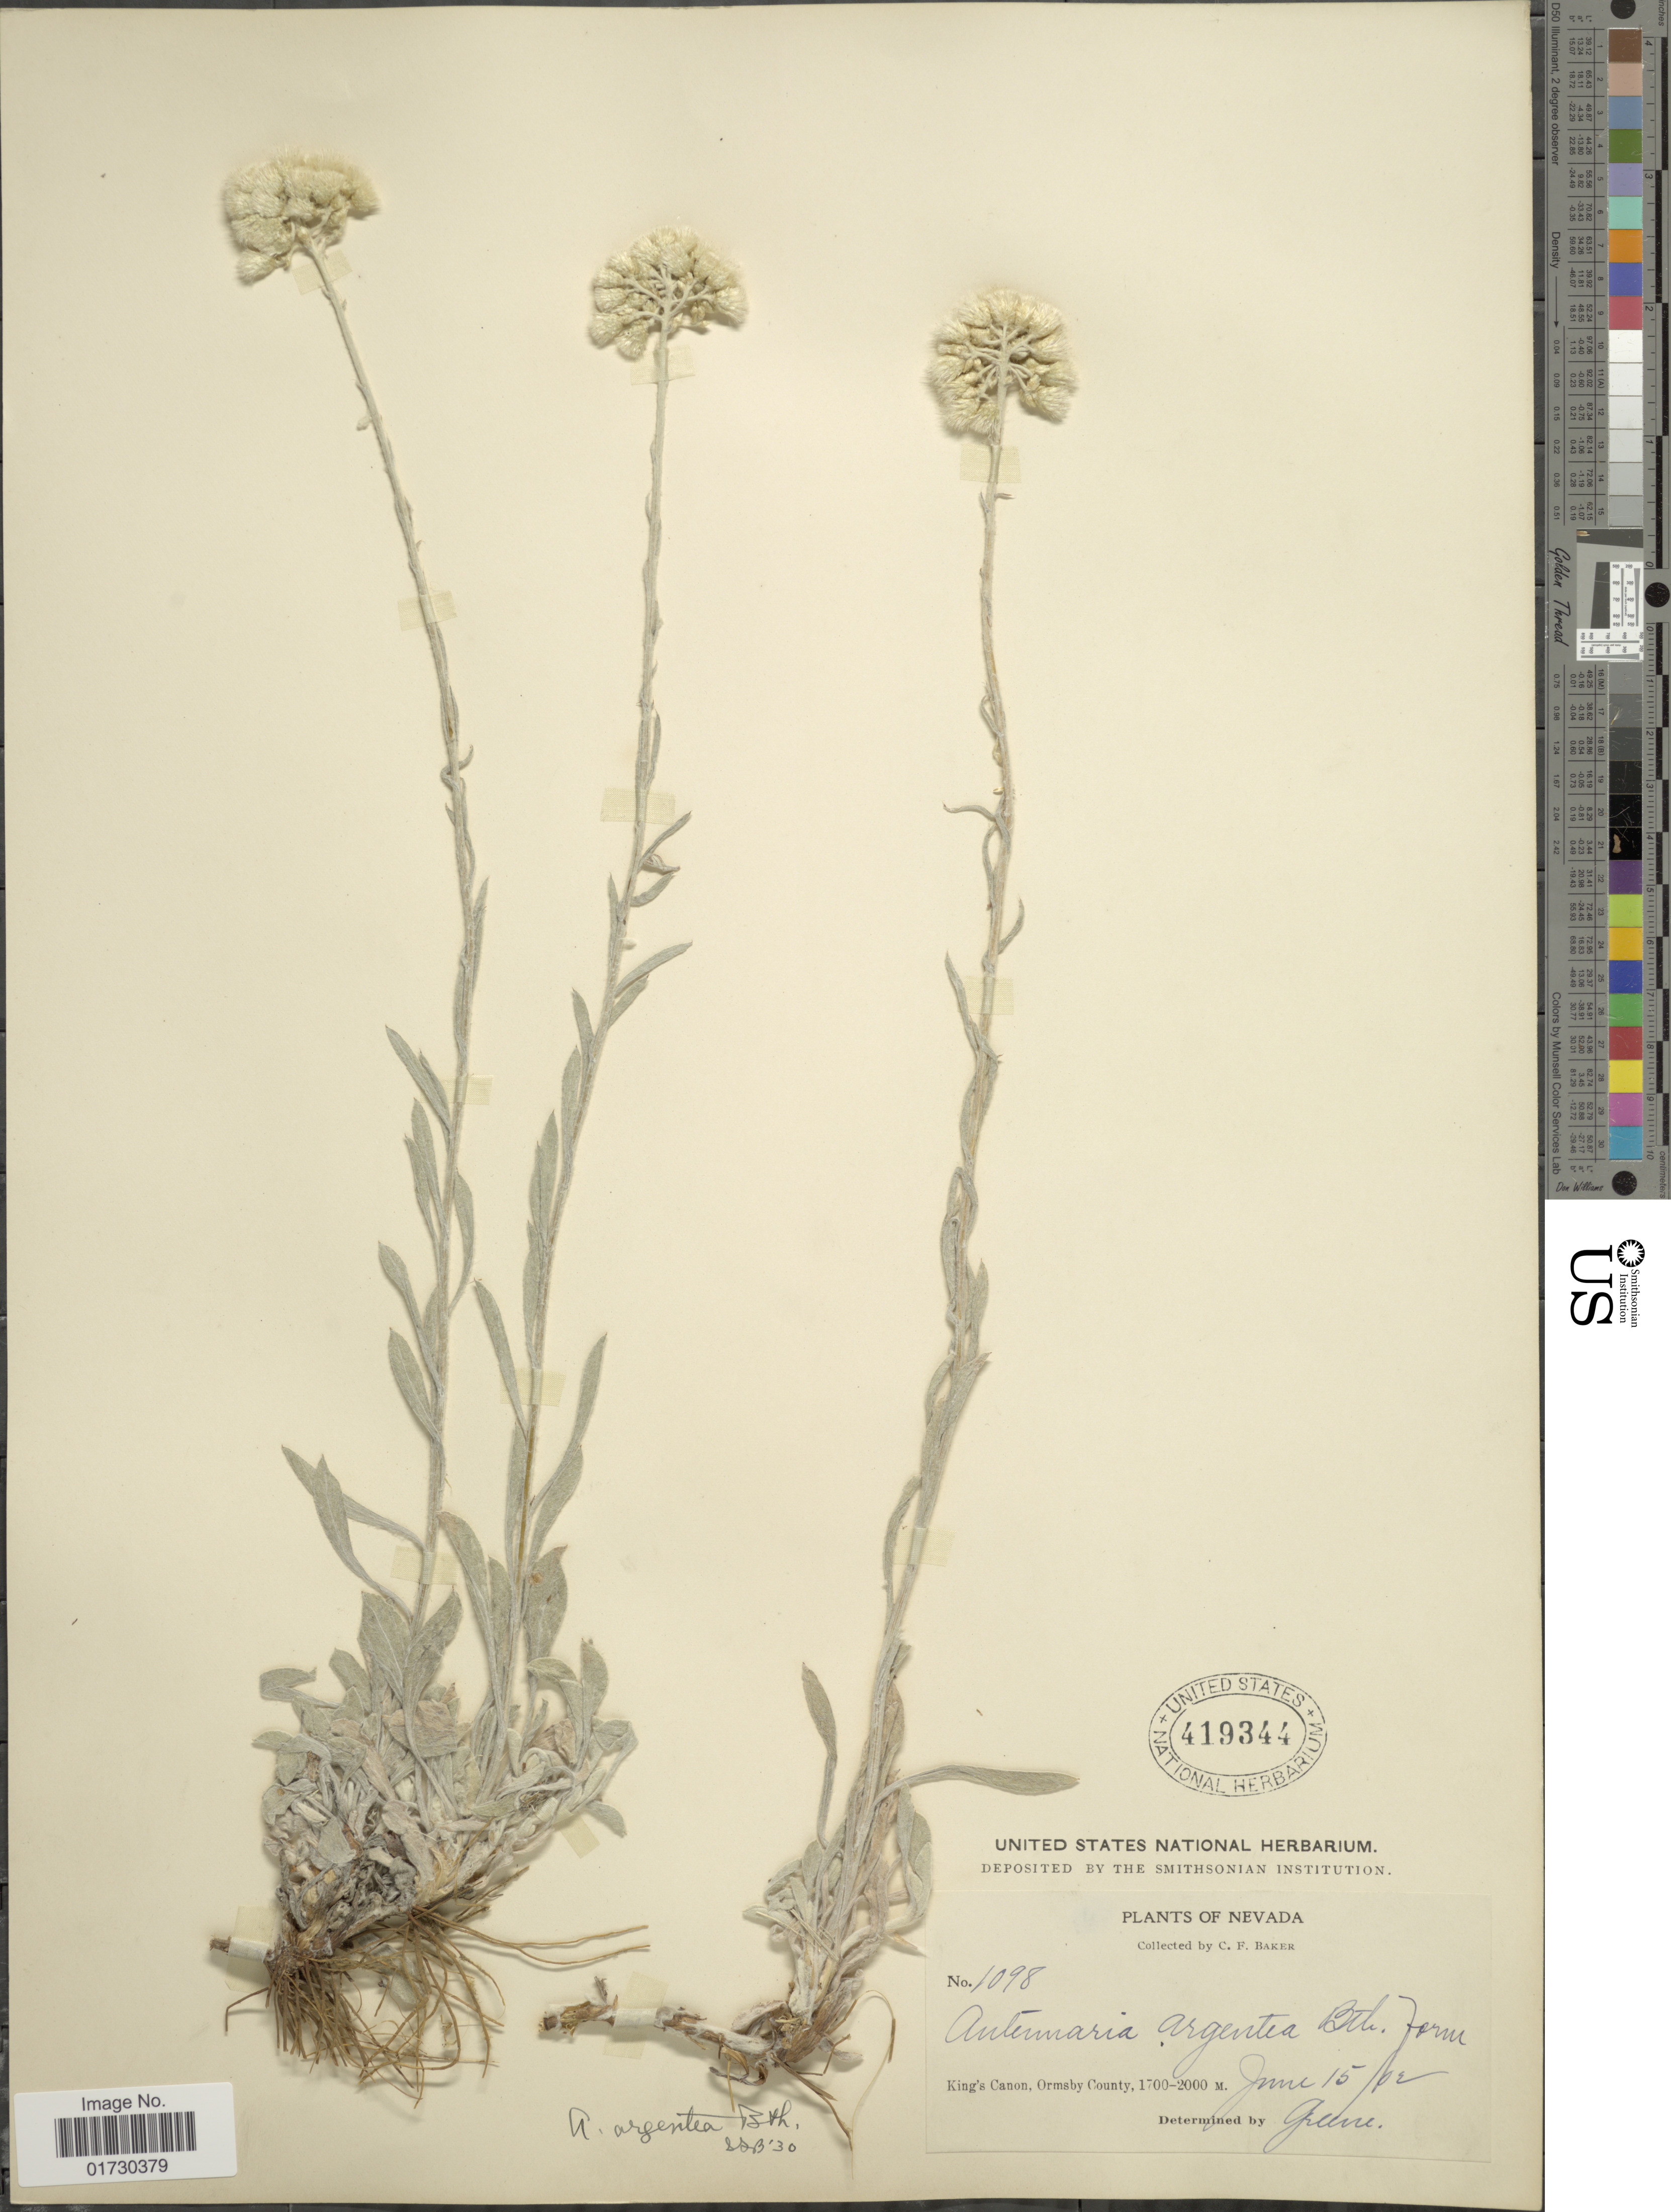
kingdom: Plantae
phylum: Tracheophyta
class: Magnoliopsida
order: Asterales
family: Asteraceae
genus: Antennaria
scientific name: Antennaria argentea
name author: Benth.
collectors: C. F. Baker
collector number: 1098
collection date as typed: Transcribed d/m/y: 15/6/2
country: United States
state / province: Nevada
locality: King's Canon, Ormsby County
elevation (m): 1700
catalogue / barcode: US 419344